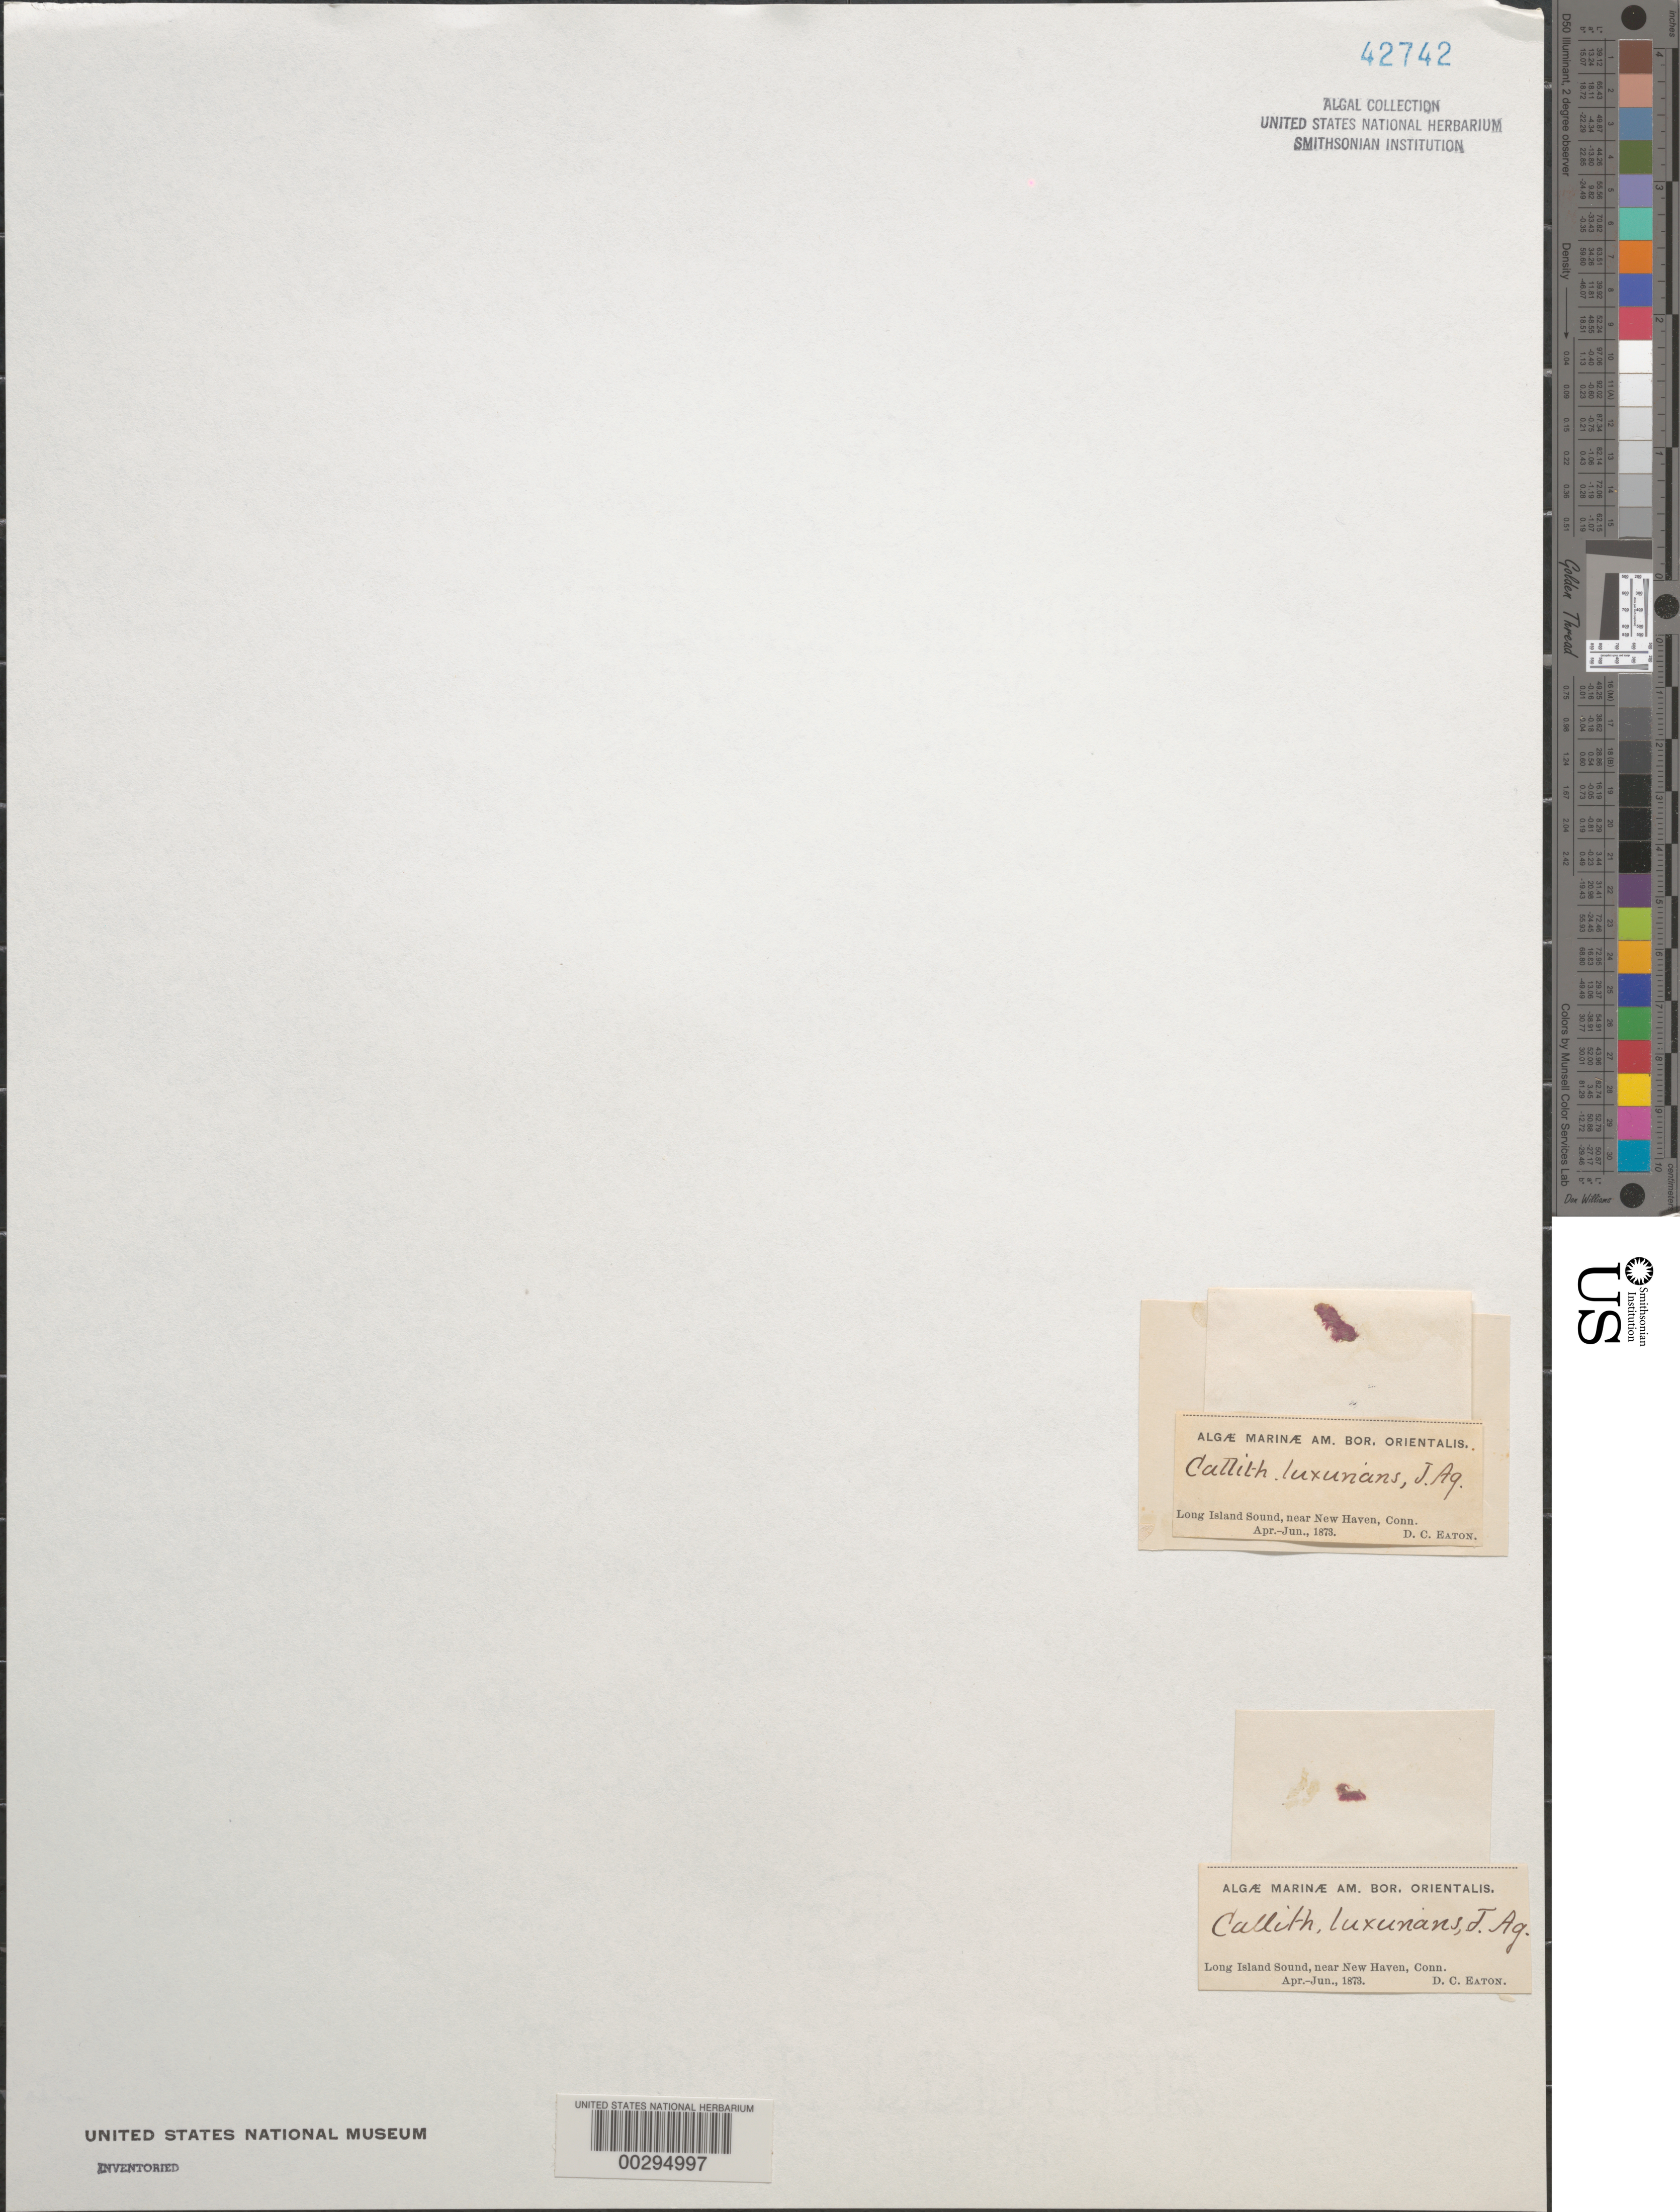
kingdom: Plantae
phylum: Rhodophyta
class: Florideophyceae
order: Acrochaetiales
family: Acrochaetiaceae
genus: Acrochaetium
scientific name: Acrochaetium virgatulum f. luxurians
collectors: D. C. Eaton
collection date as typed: Apr 1873 to -- Jun 1873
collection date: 1873-04/1873-06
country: United States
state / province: Connecticut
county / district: New Haven County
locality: Long Island Sound, near New Haven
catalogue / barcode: US 42742